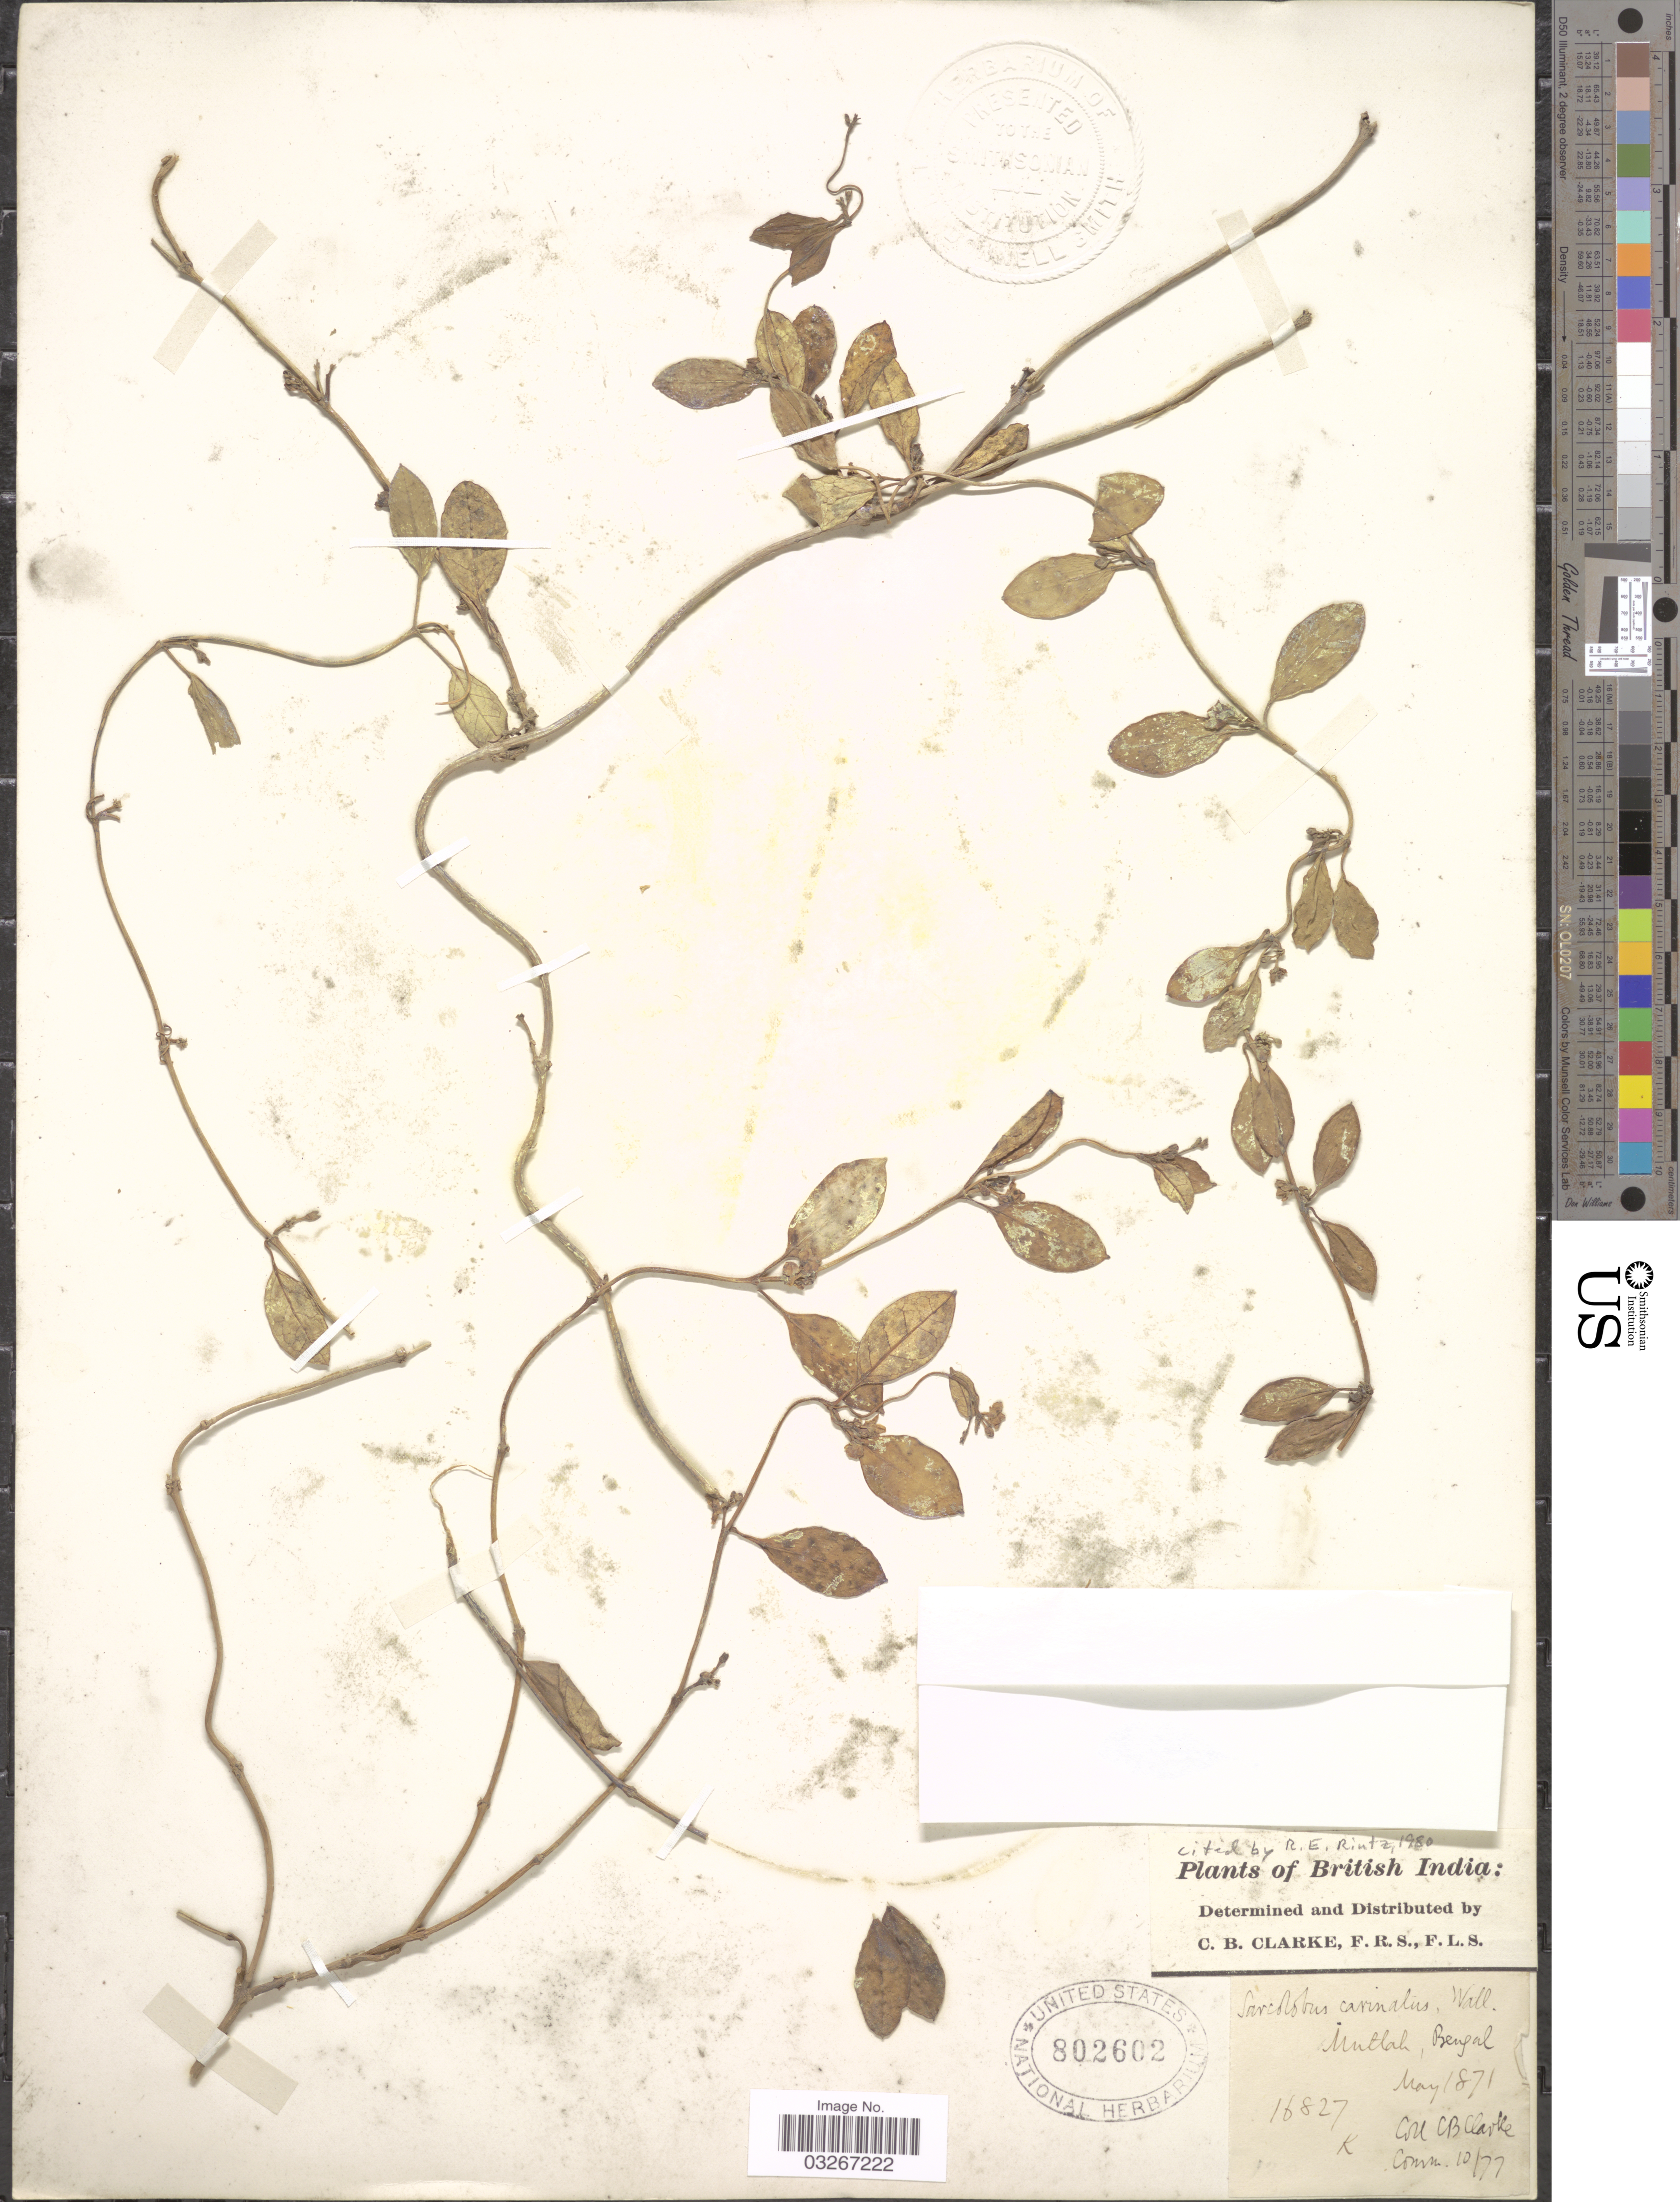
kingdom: Plantae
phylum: Tracheophyta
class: Magnoliopsida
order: Gentianales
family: Apocynaceae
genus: Sarcolobus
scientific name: Sarcolobus carinatus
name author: Wall.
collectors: C. B. Clarke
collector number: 16827K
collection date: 1871-05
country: India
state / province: West Bengal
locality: British India. Mutlah, Bengal.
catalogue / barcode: US 802602